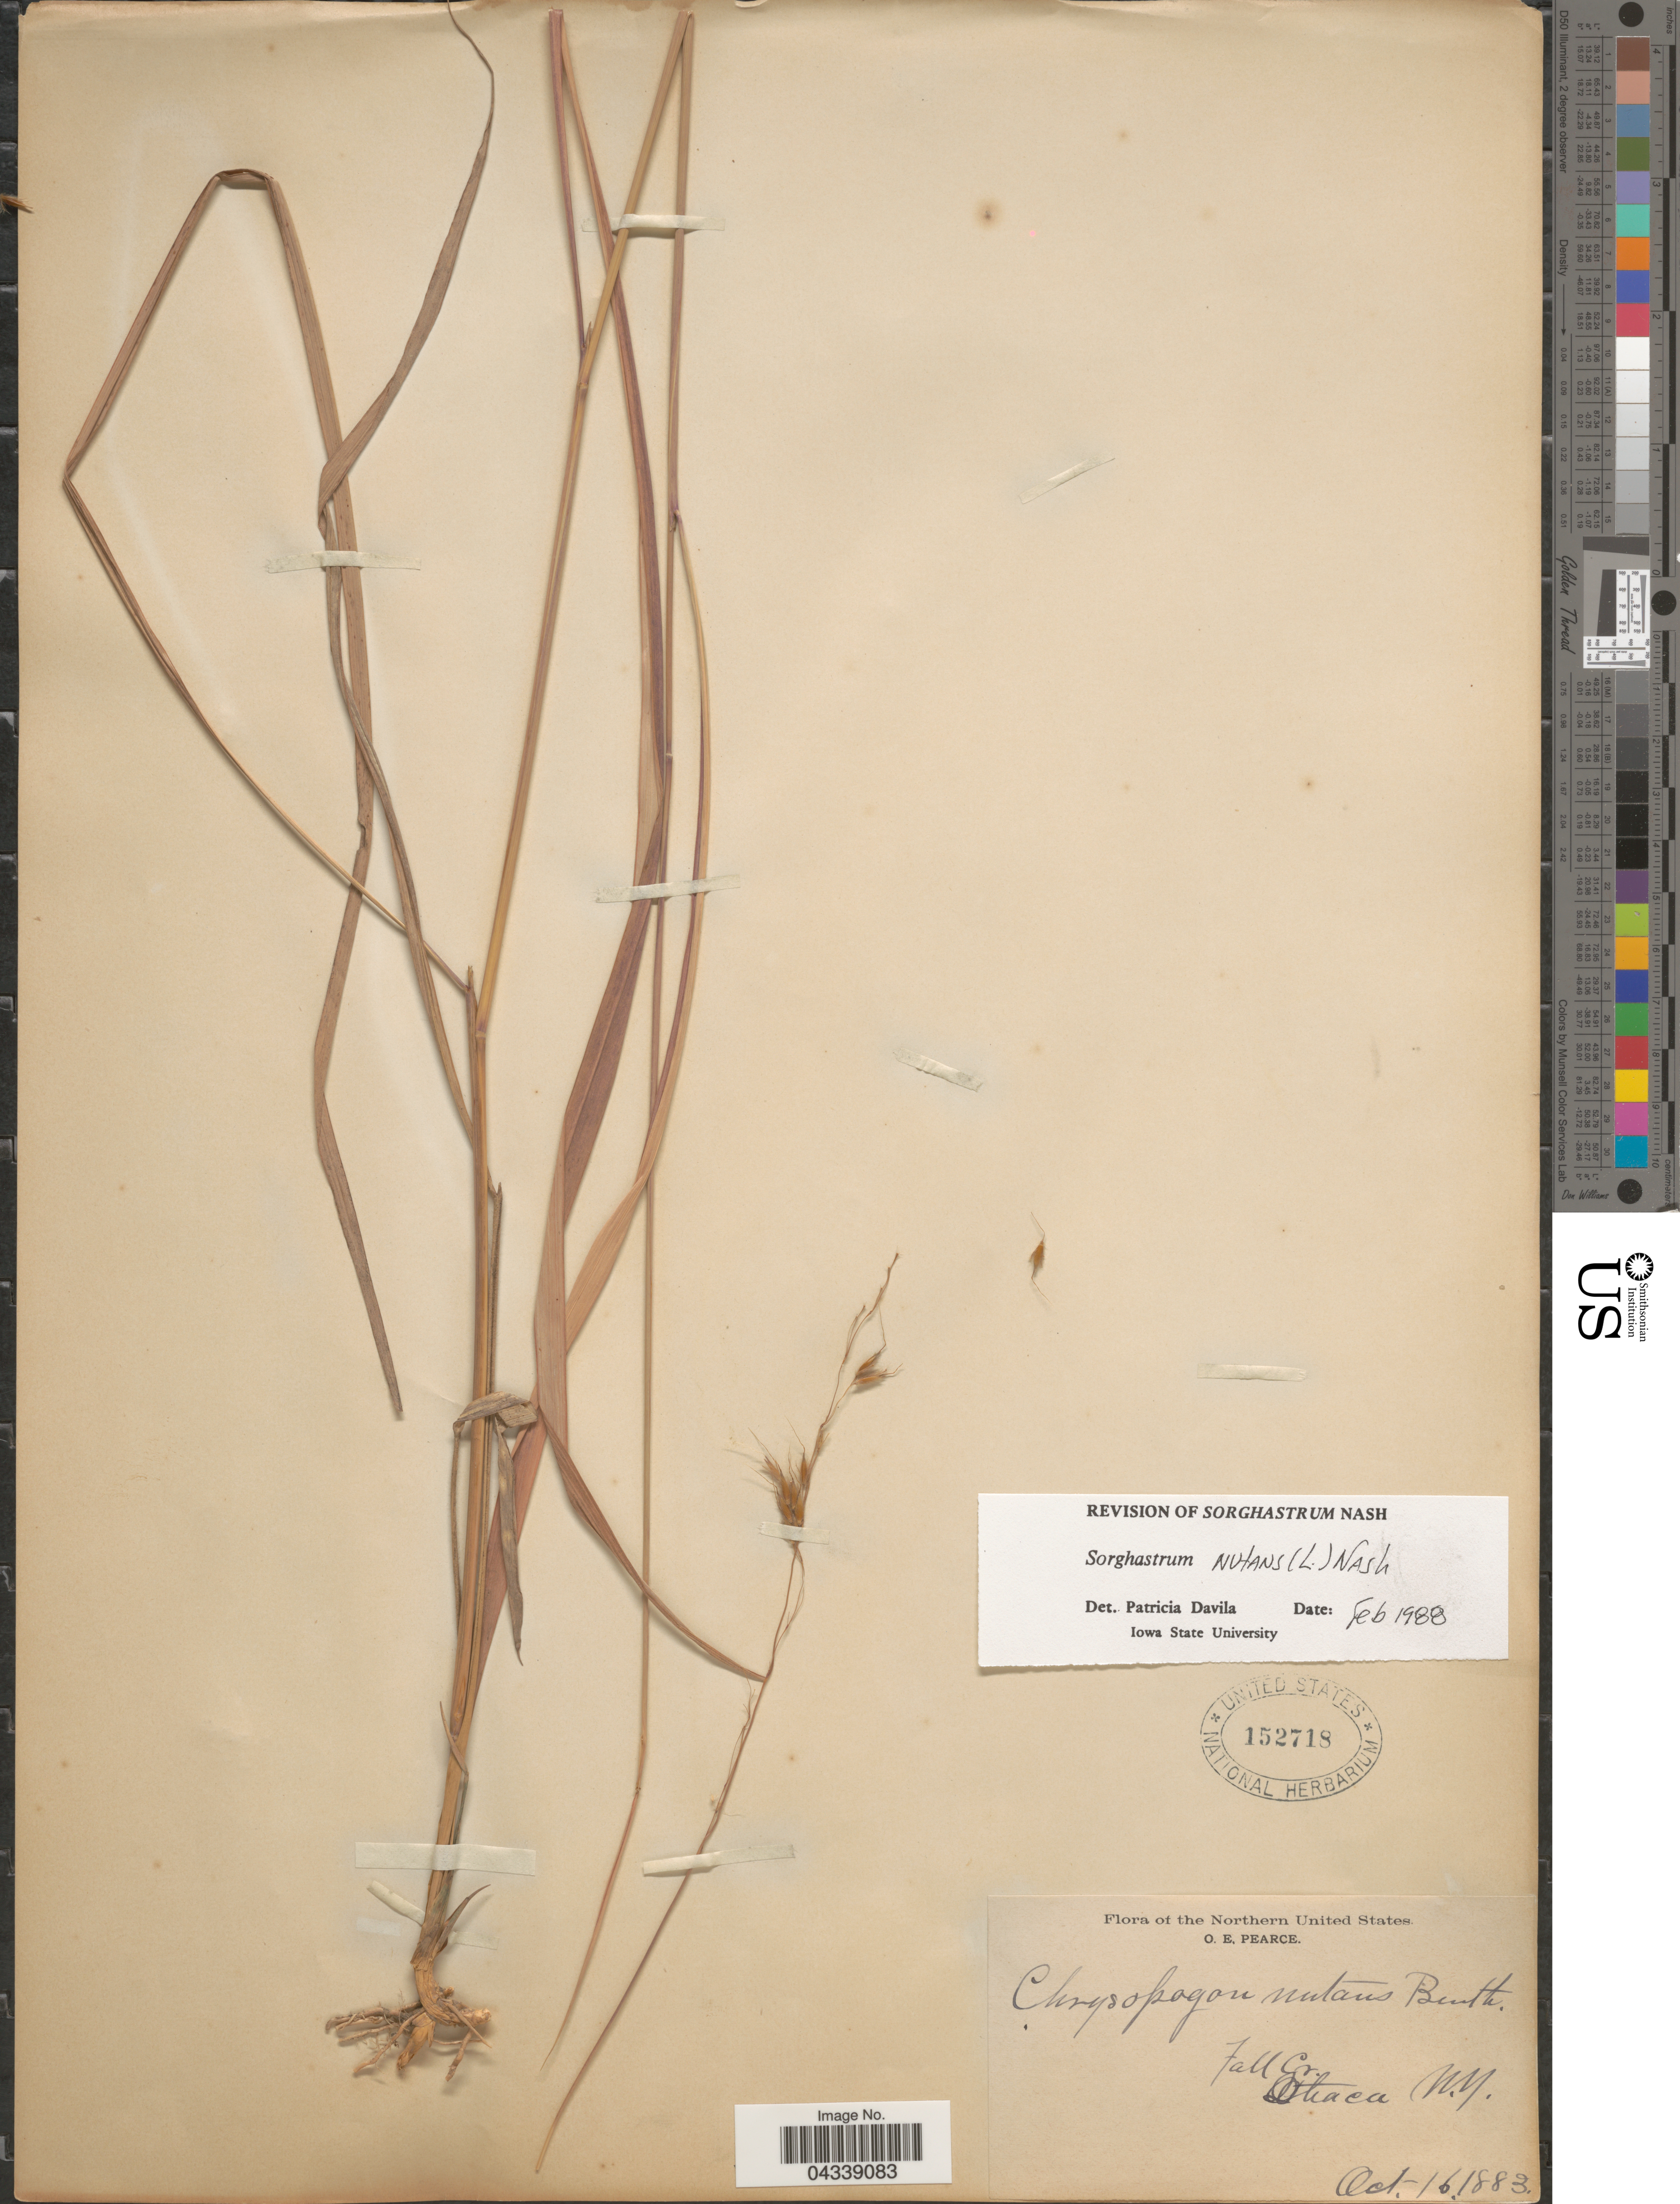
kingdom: Plantae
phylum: Tracheophyta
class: Liliopsida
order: Poales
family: Poaceae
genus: Sorghastrum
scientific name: Sorghastrum nutans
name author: (L.) Nash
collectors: O. E. Pearce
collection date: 1883-10-16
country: United States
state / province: New York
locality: Northern United States. Fall Cr. Ithaca.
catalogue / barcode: US 152718